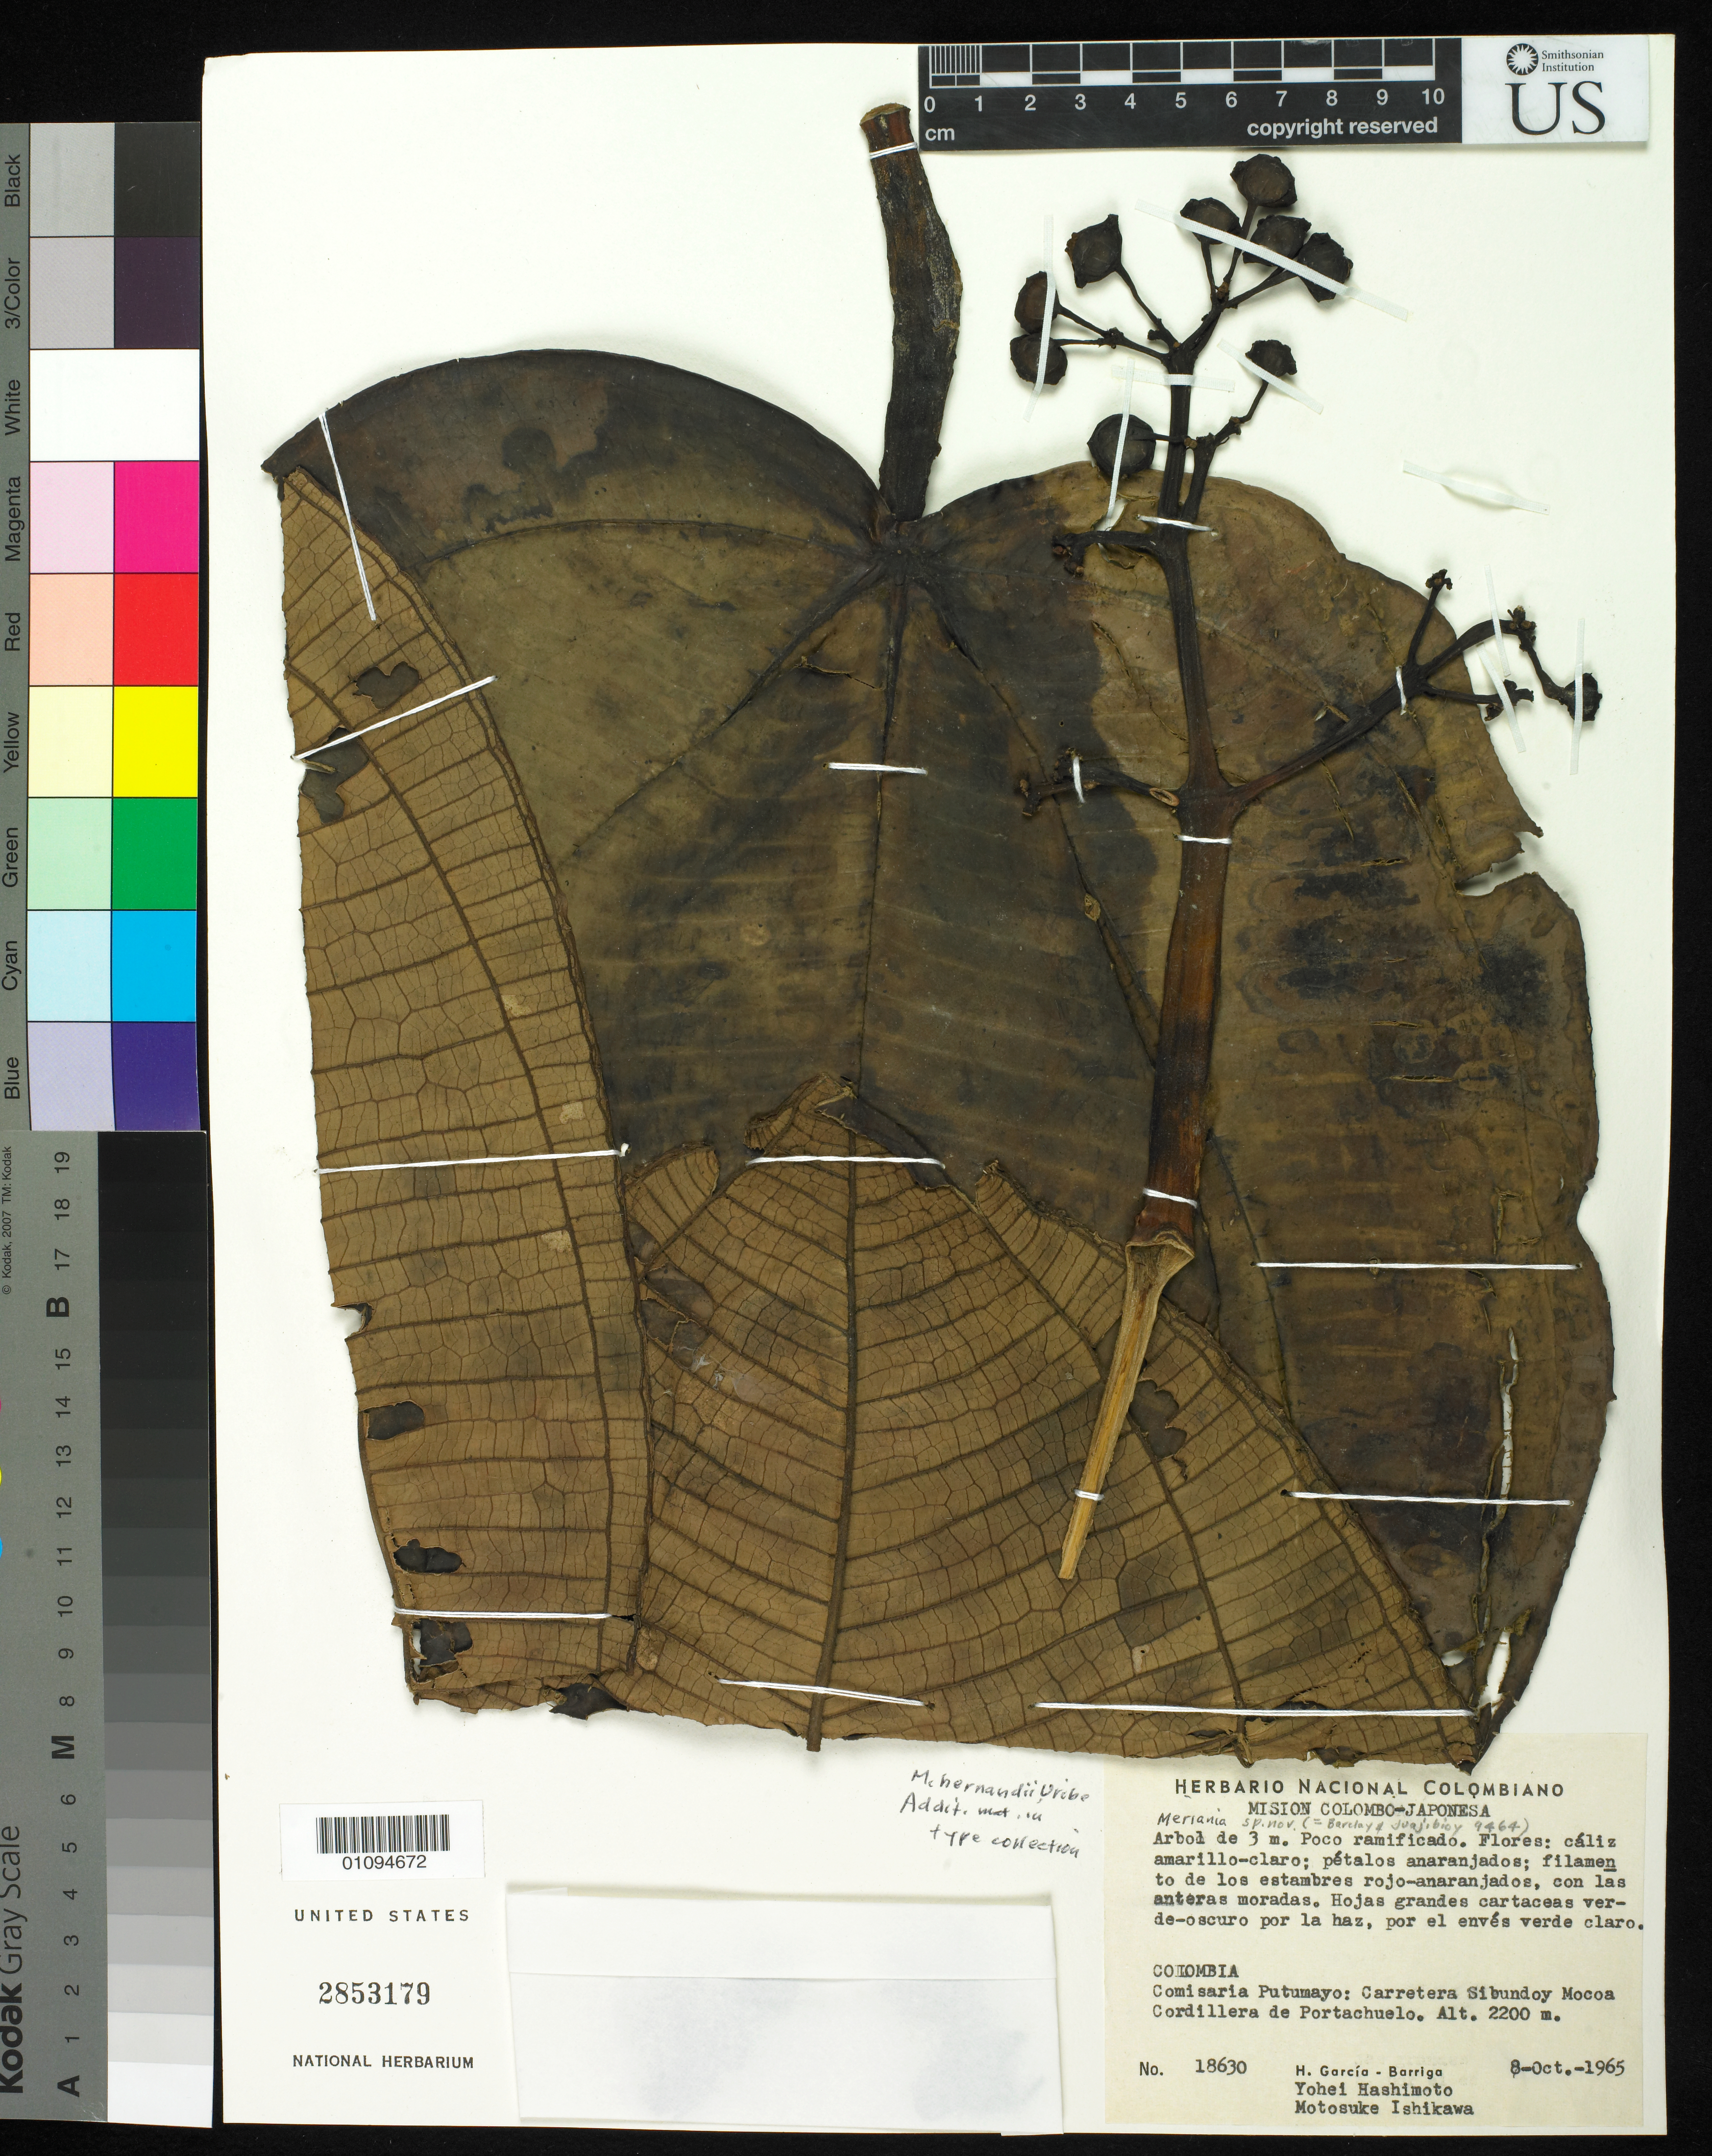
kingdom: Plantae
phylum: Tracheophyta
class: Magnoliopsida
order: Myrtales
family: Melastomataceae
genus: Meriania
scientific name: Meriania hernandii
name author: L. Uribe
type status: Isotype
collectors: H. García Barriga, Y. Hashimoto & M. Ishikawa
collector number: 18630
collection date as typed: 08 Oct 1965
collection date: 1965-10-08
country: Colombia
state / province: Putumayo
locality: Carretera Sibundoy Mocoa, Cordillera de Portachuelo.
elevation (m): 2200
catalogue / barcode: US 2853179